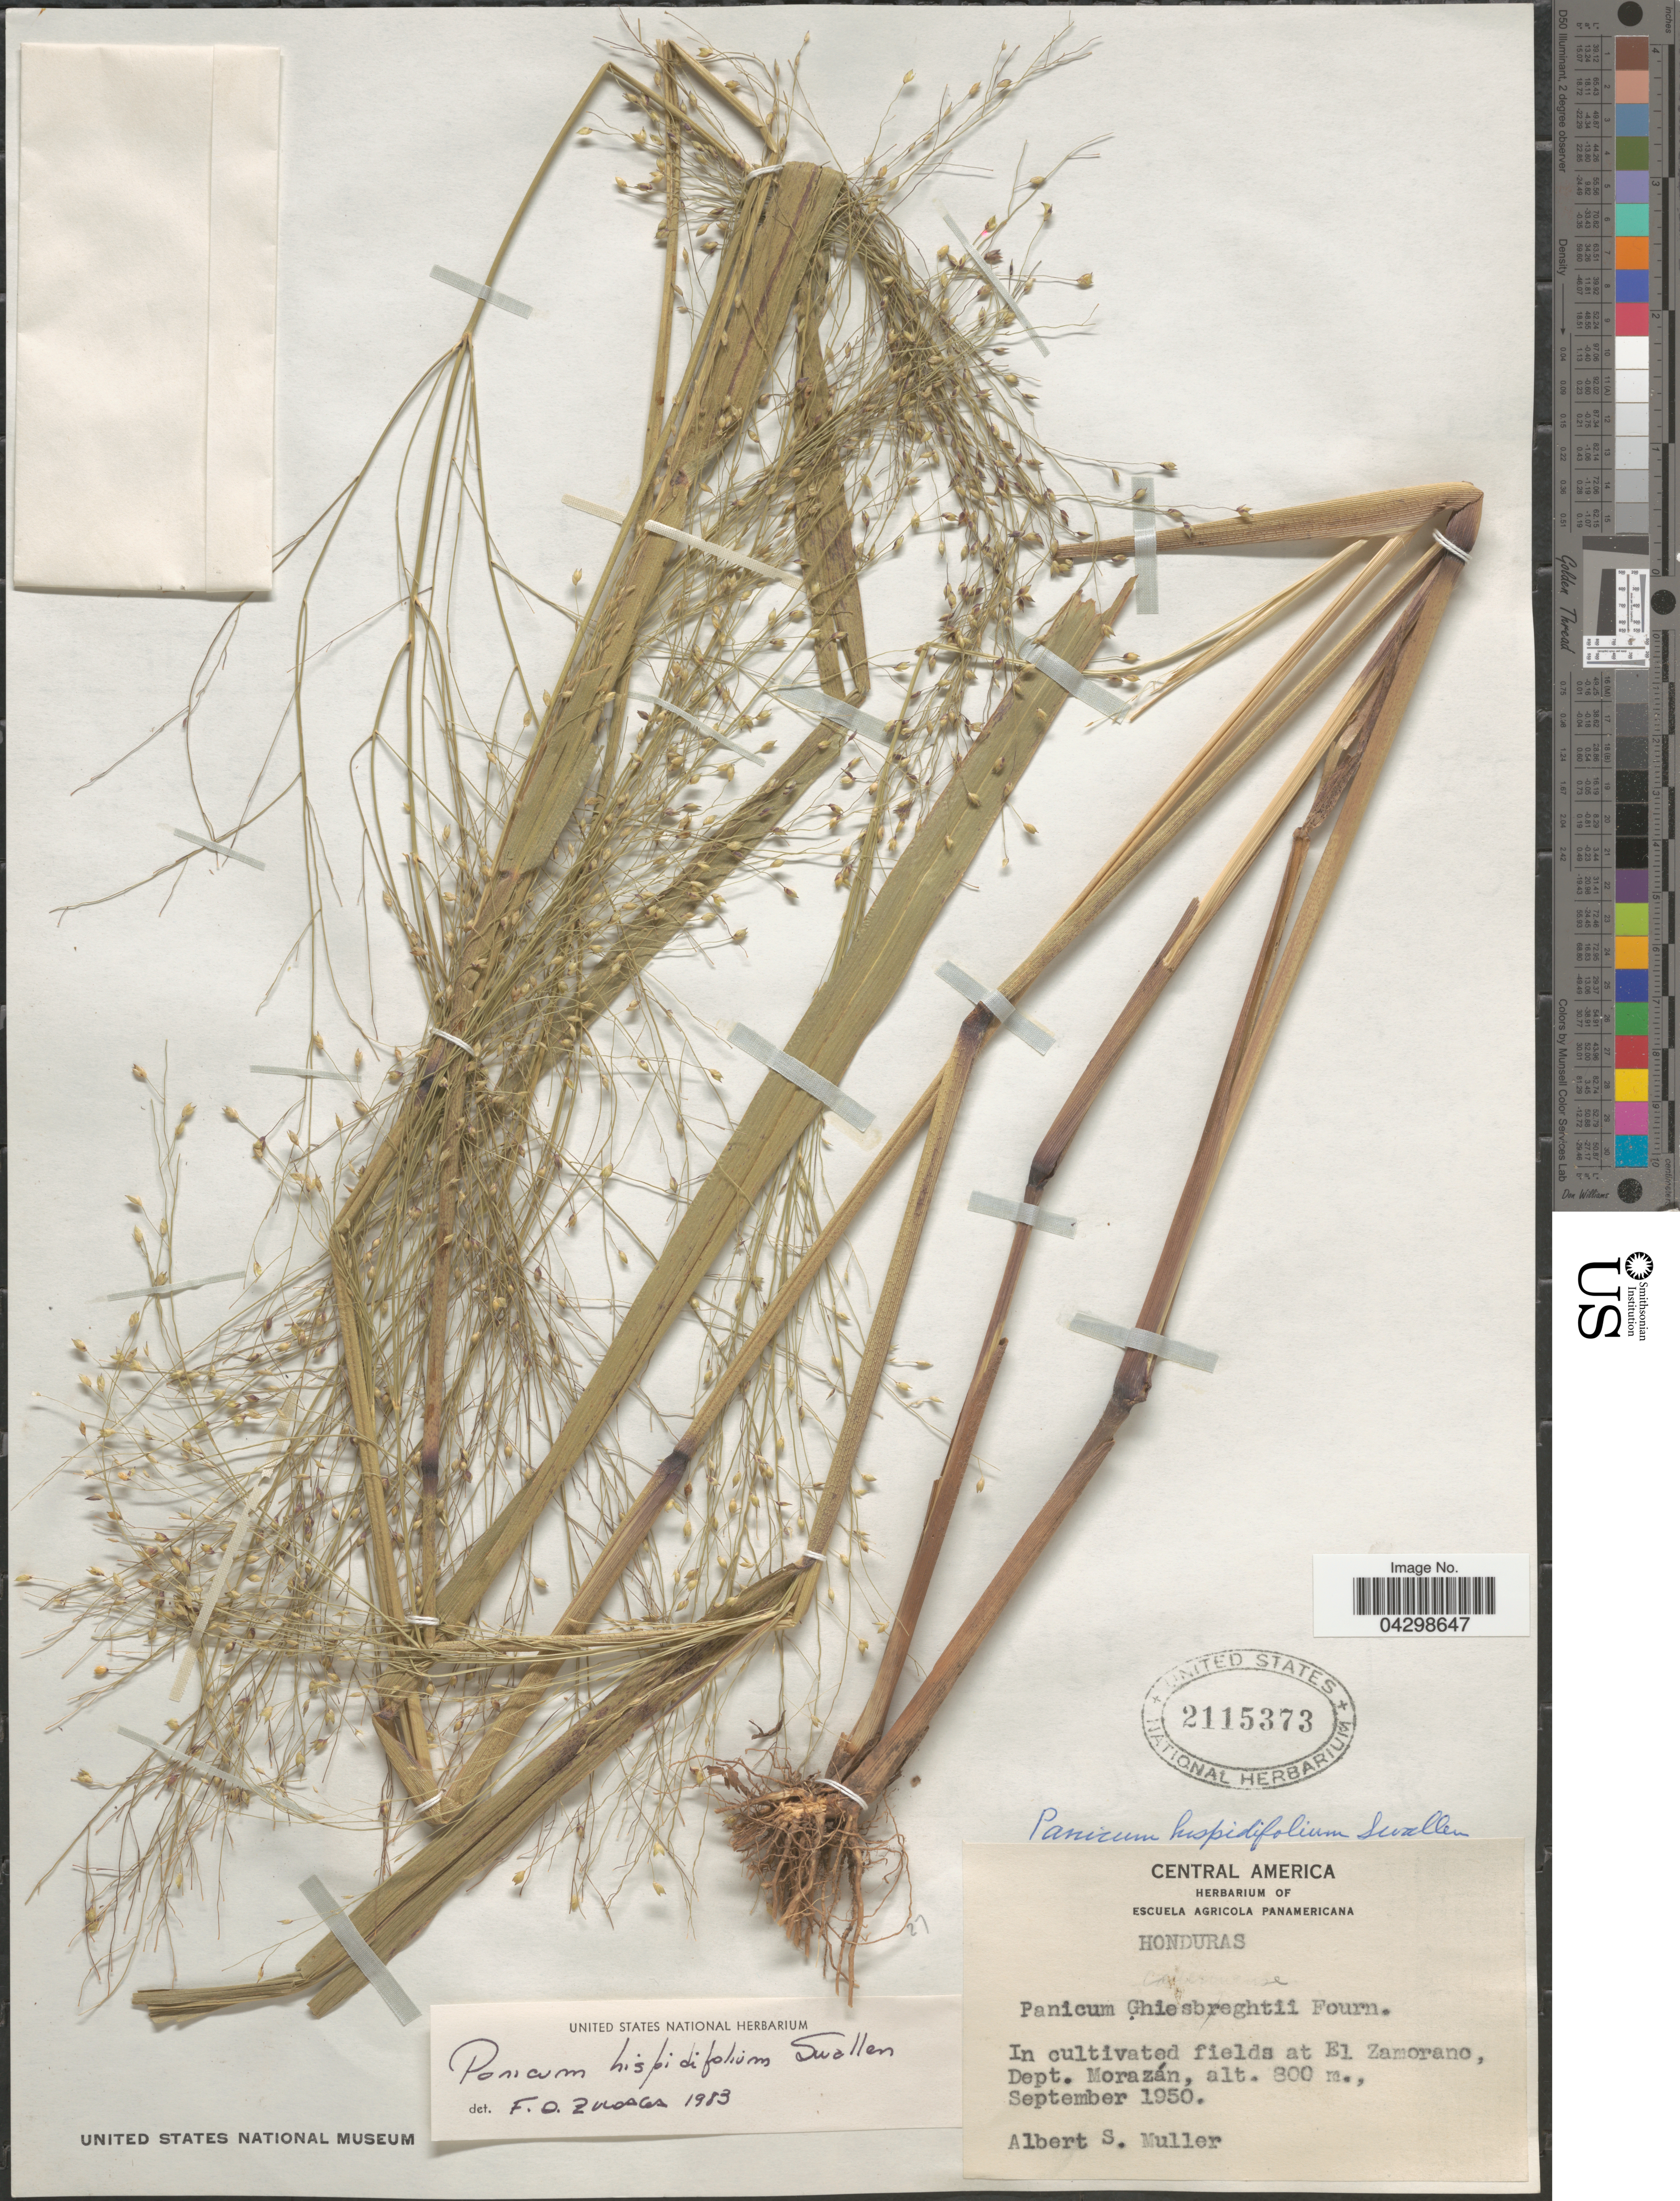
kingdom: Plantae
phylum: Tracheophyta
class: Liliopsida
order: Poales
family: Poaceae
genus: Panicum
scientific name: Panicum hispidifolium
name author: Swallen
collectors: A. Muller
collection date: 1950-09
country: Honduras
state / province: Fco. Morazán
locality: At El Zamorano, Dept. Morazán.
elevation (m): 800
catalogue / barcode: US 2115373